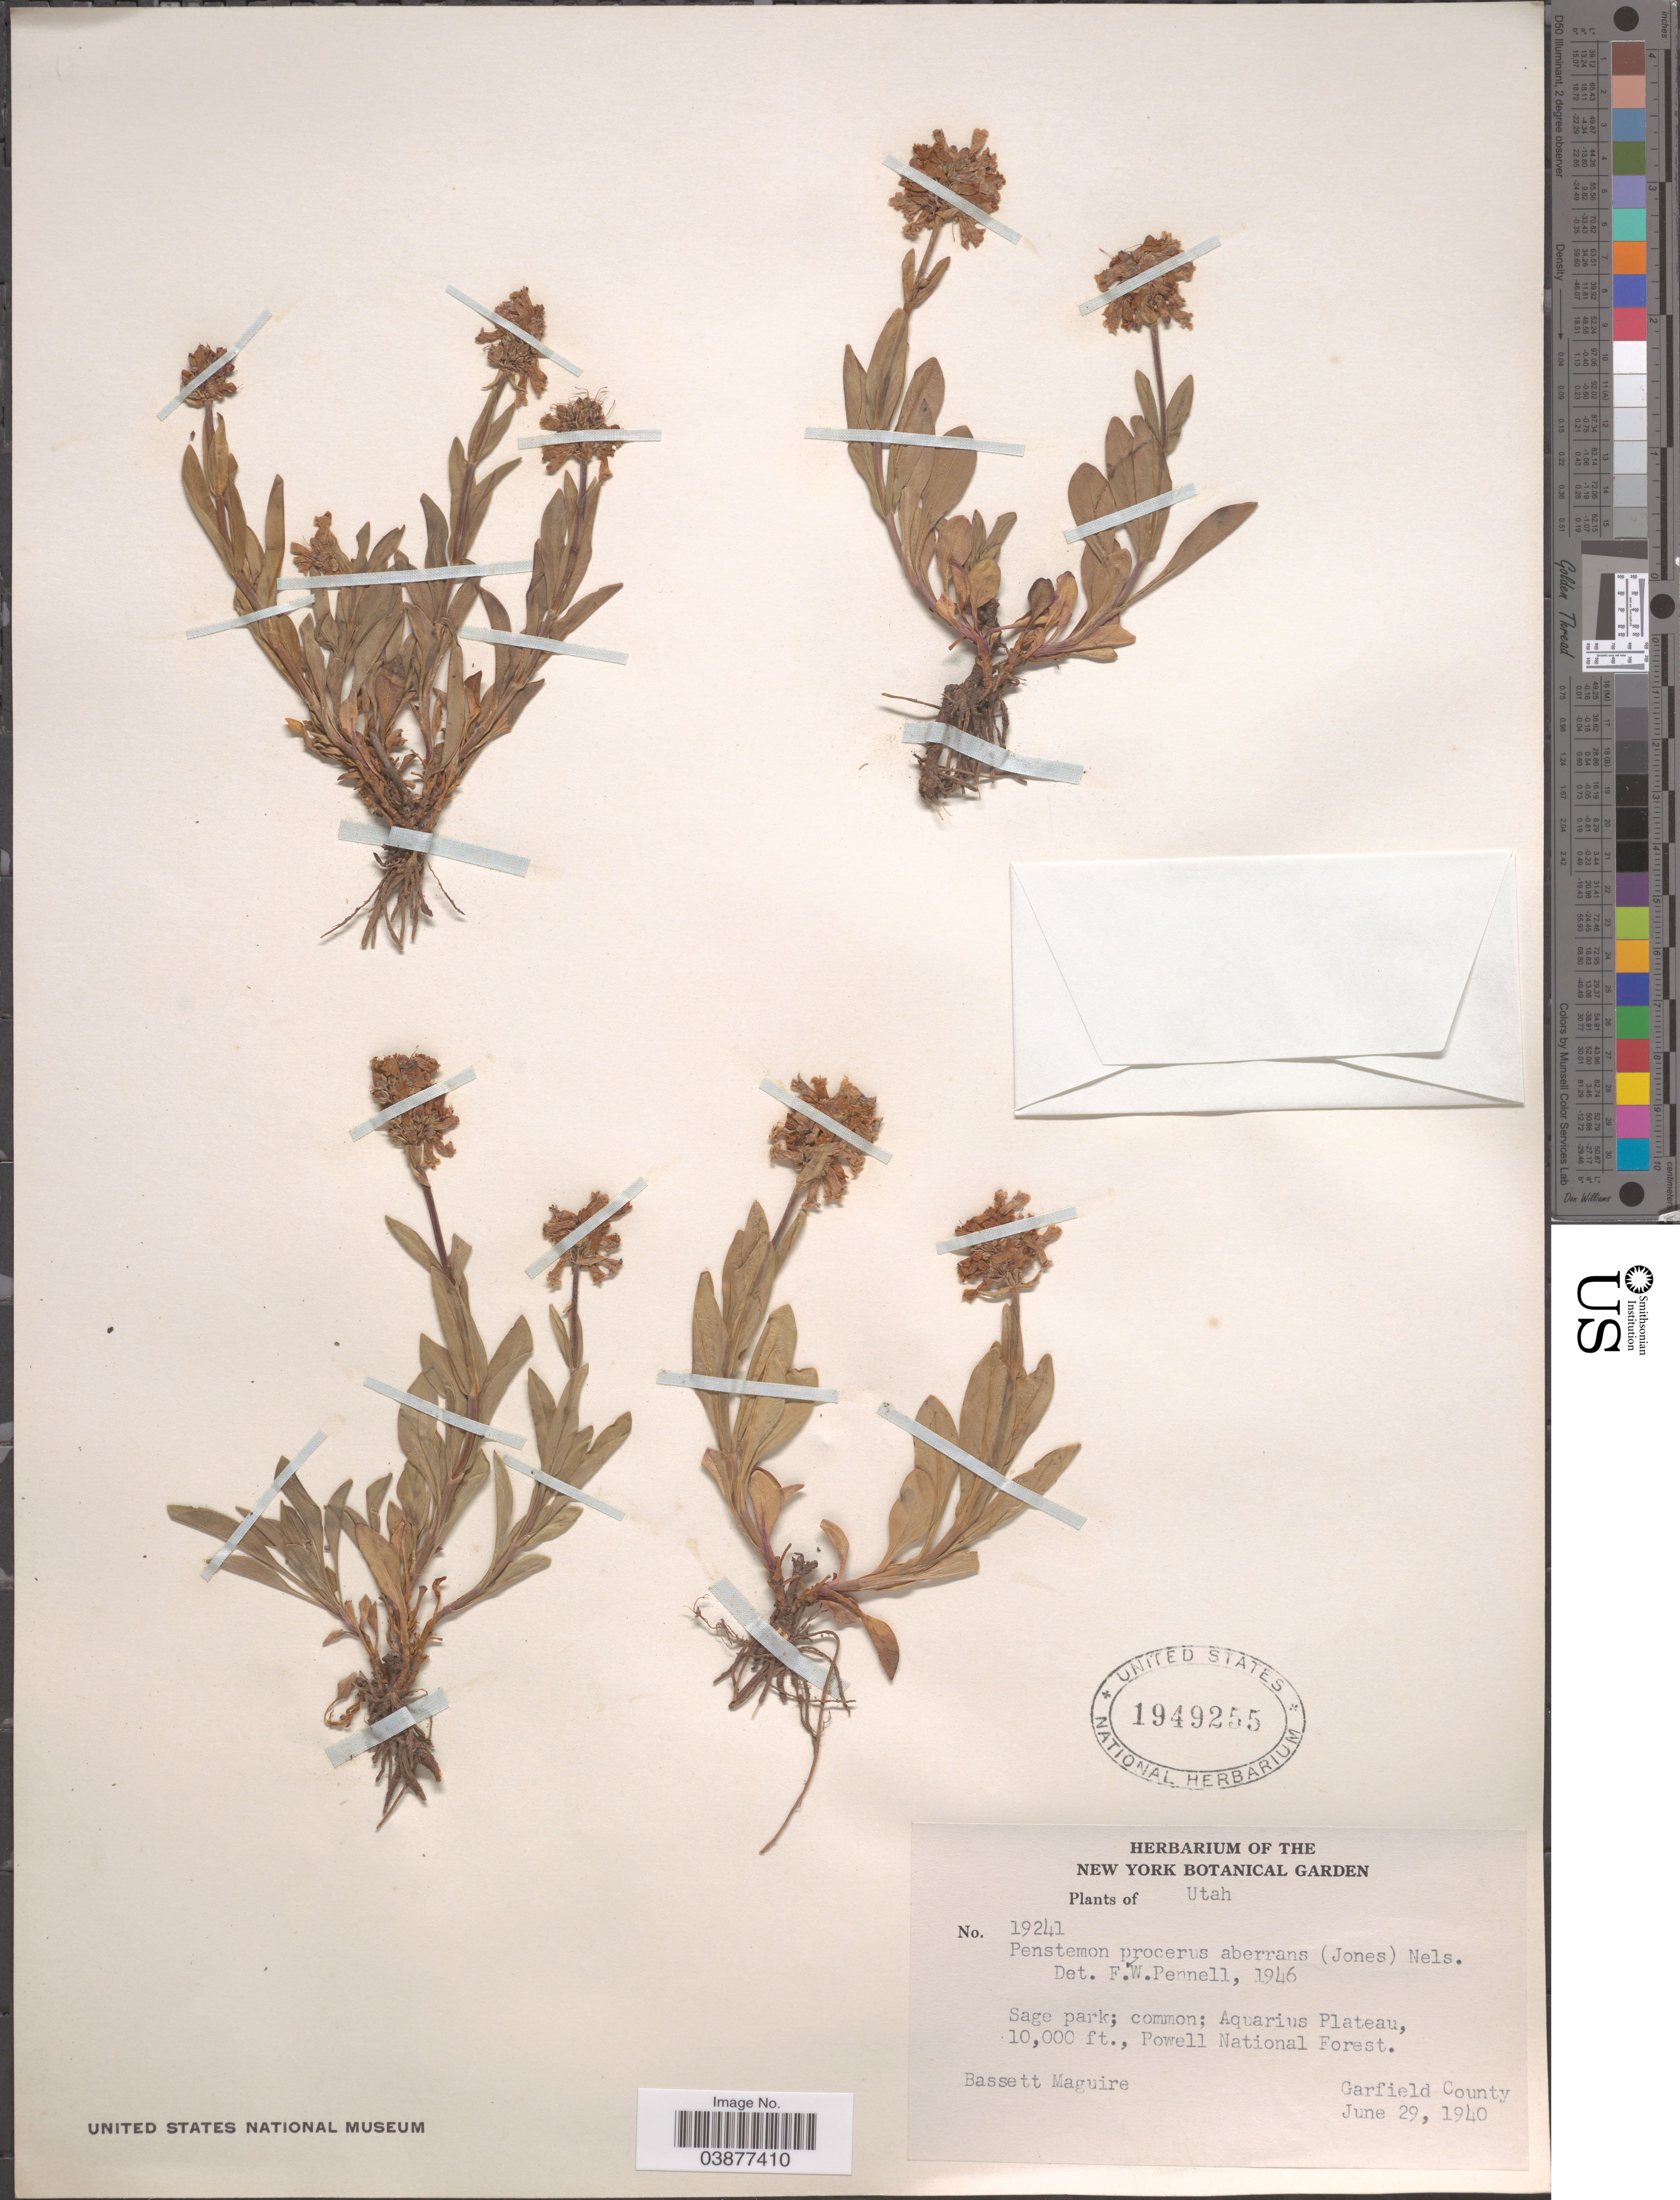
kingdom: Plantae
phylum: Tracheophyta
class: Magnoliopsida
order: Lamiales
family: Plantaginaceae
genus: Penstemon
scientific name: Penstemon procerus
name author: Douglas ex Graham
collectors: B. Maguire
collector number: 19241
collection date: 1940-06-29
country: United States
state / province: Utah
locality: Sage park; common; Aquarius Plateau, Powell National Forest. Garfield County.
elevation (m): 3048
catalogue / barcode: US 1949255